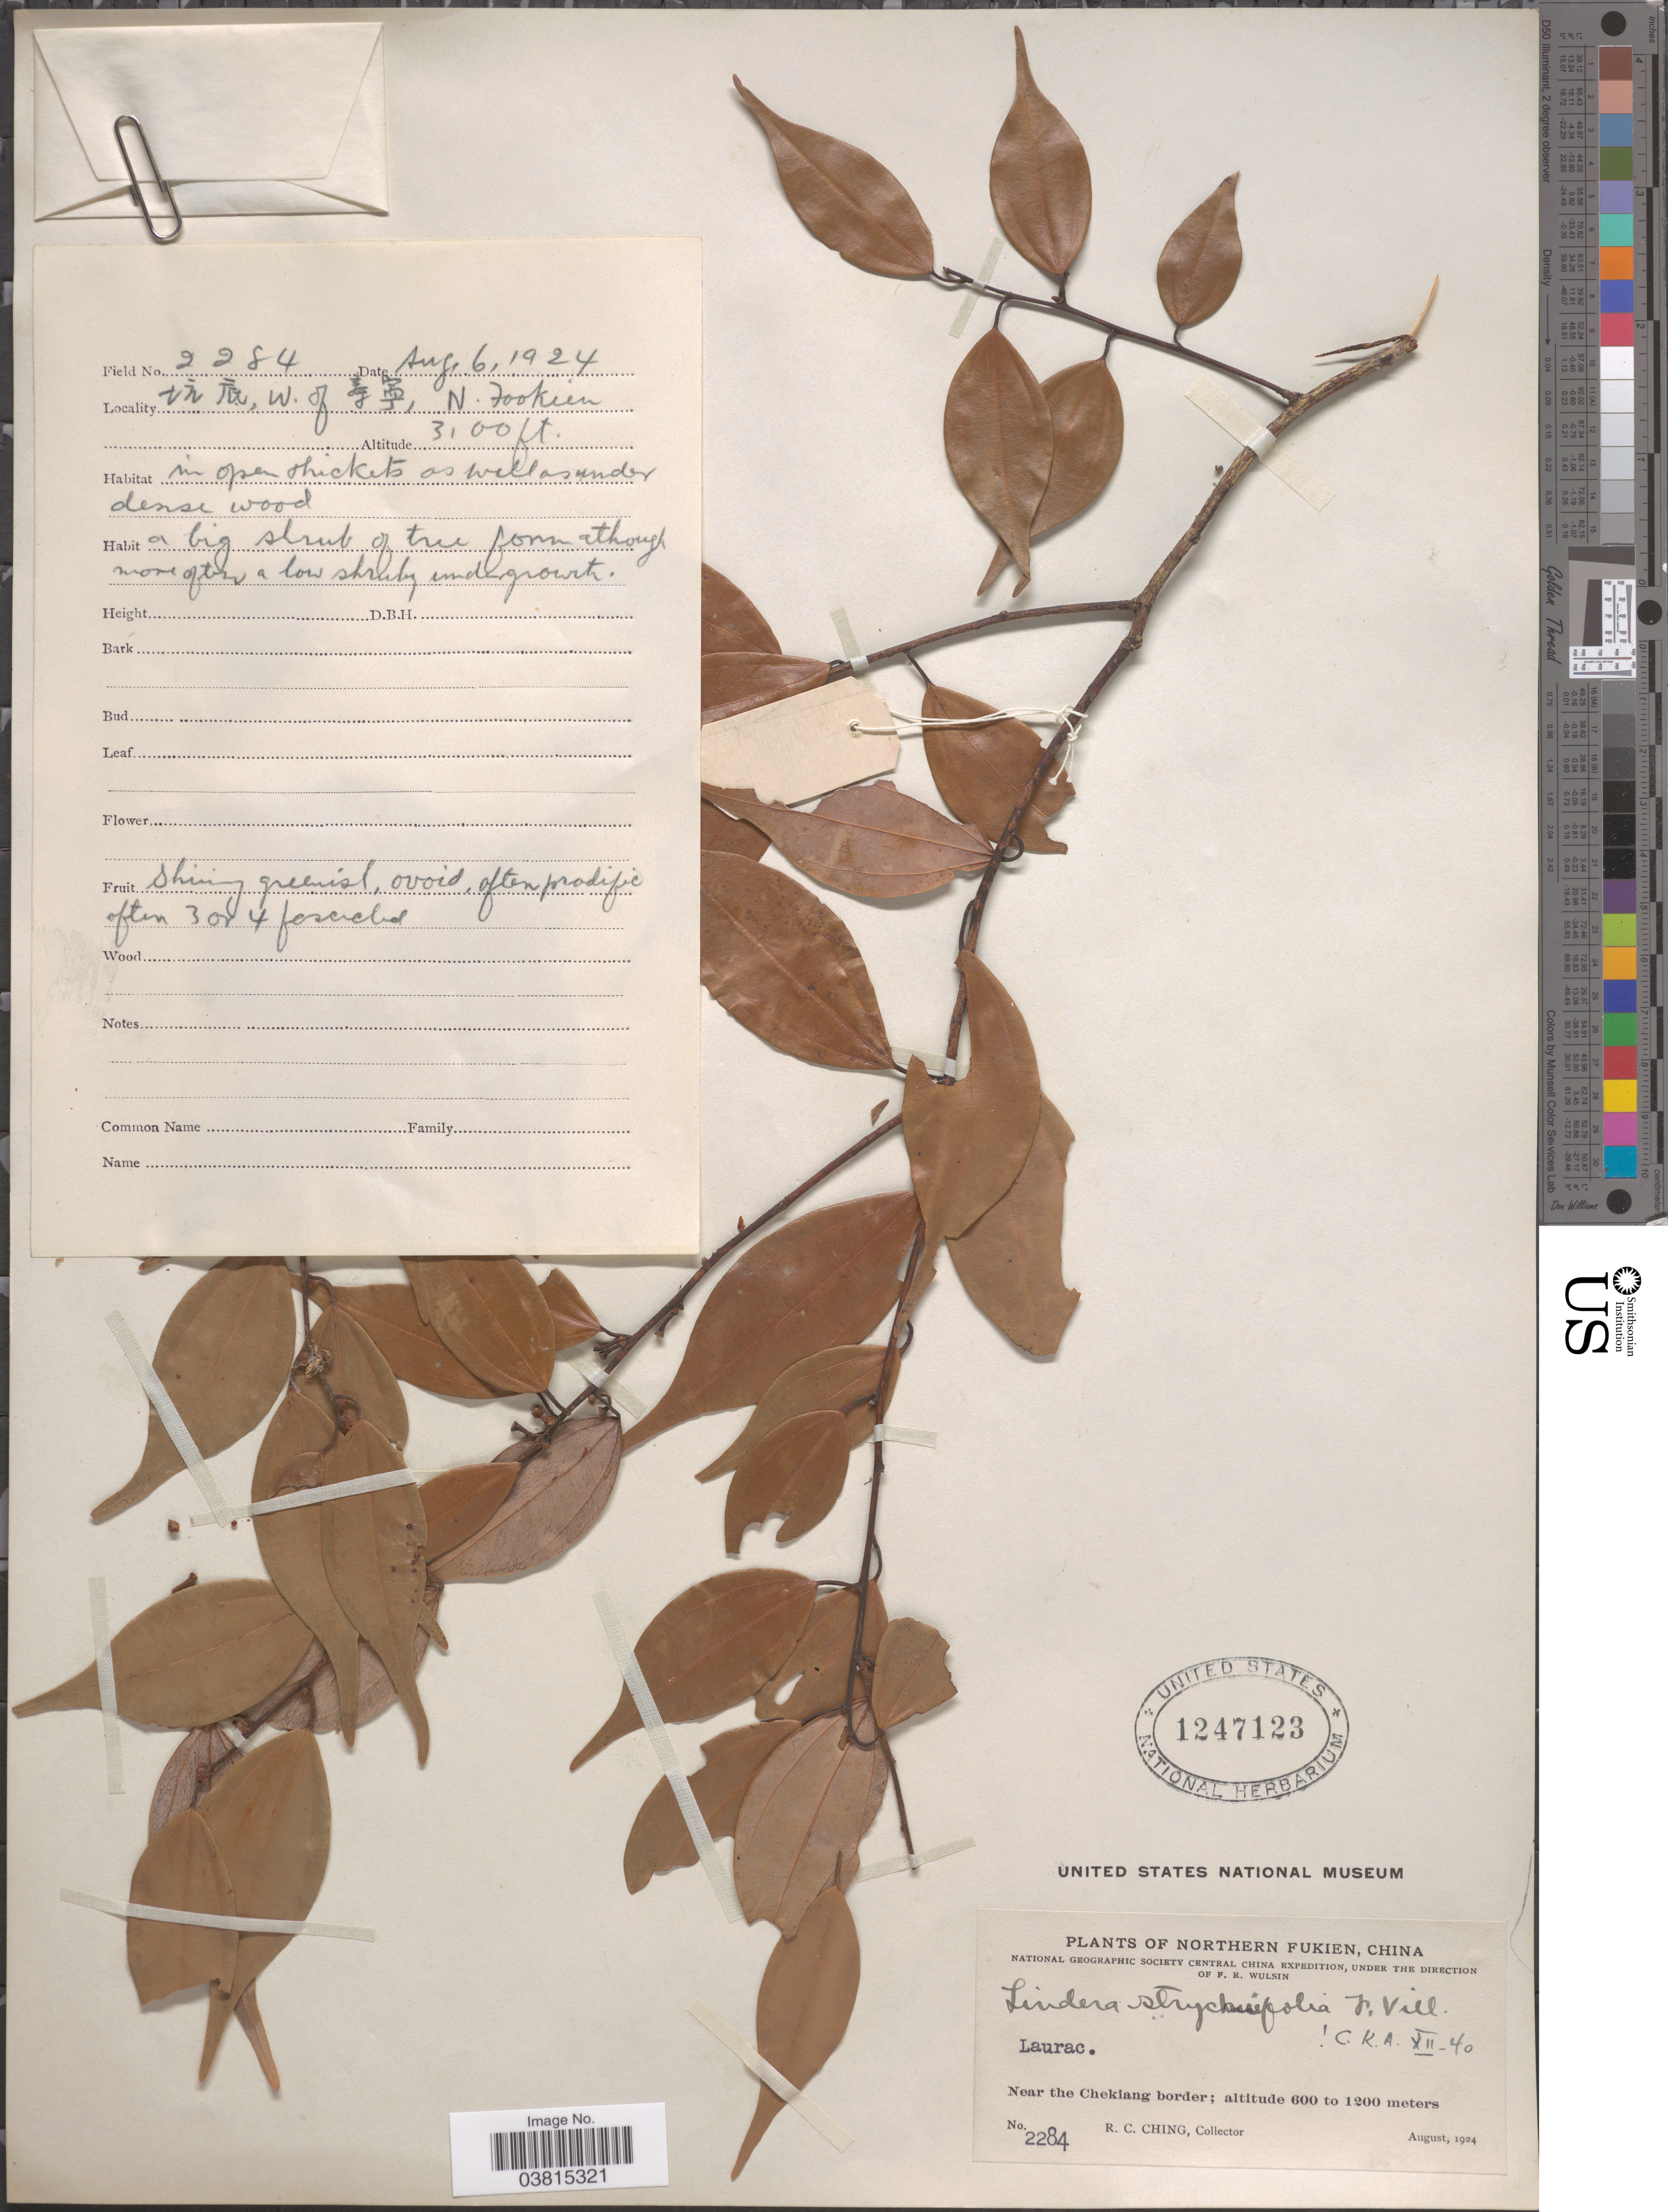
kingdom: Plantae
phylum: Tracheophyta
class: Magnoliopsida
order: Laurales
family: Lauraceae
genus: Lindera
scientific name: Lindera strychnifolia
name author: Fern.-Vill.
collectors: R. C. Ching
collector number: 2284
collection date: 1924-08-06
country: China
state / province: Fujian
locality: Northern Fukien. Near the Chekiang border. X, W. of X, N. Fookien. In open thickets.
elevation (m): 945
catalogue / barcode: US 1247123